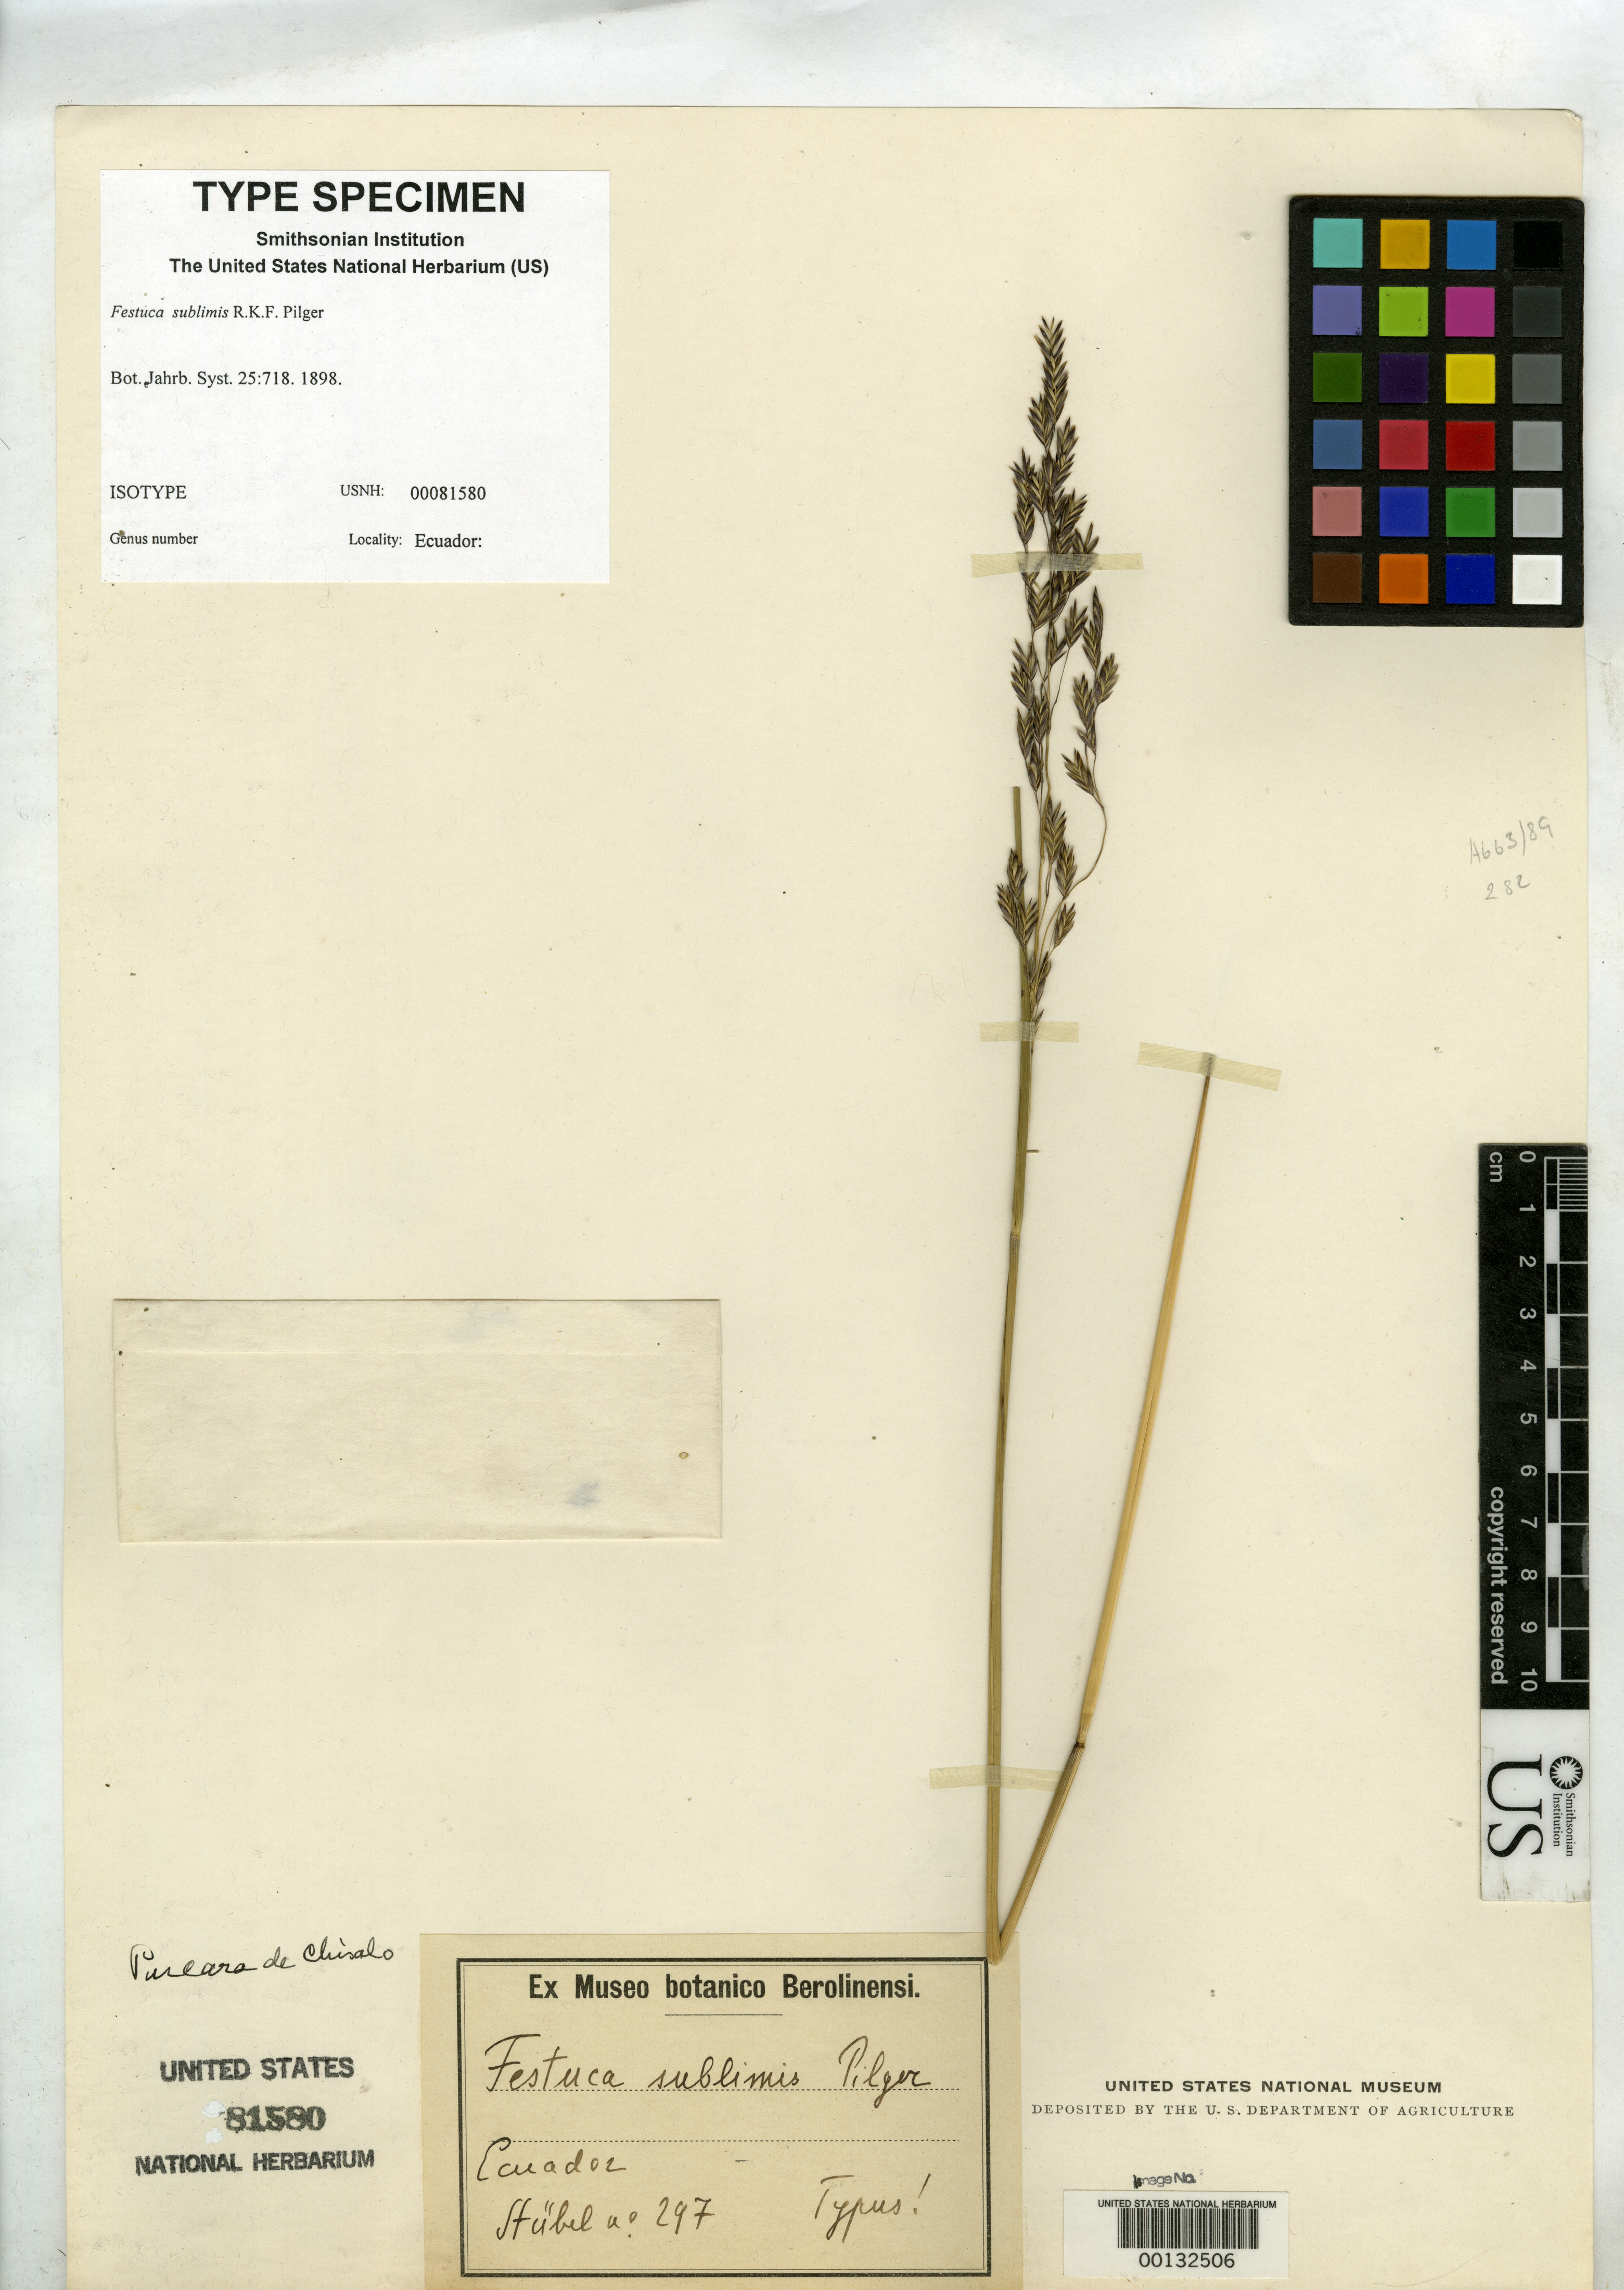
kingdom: Plantae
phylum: Tracheophyta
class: Liliopsida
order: Poales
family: Poaceae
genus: Festuca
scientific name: Festuca sublimis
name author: Pilg.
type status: Isotype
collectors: A. Stübel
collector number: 297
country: Ecuador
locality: Pucara de Chisale.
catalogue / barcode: US 81580